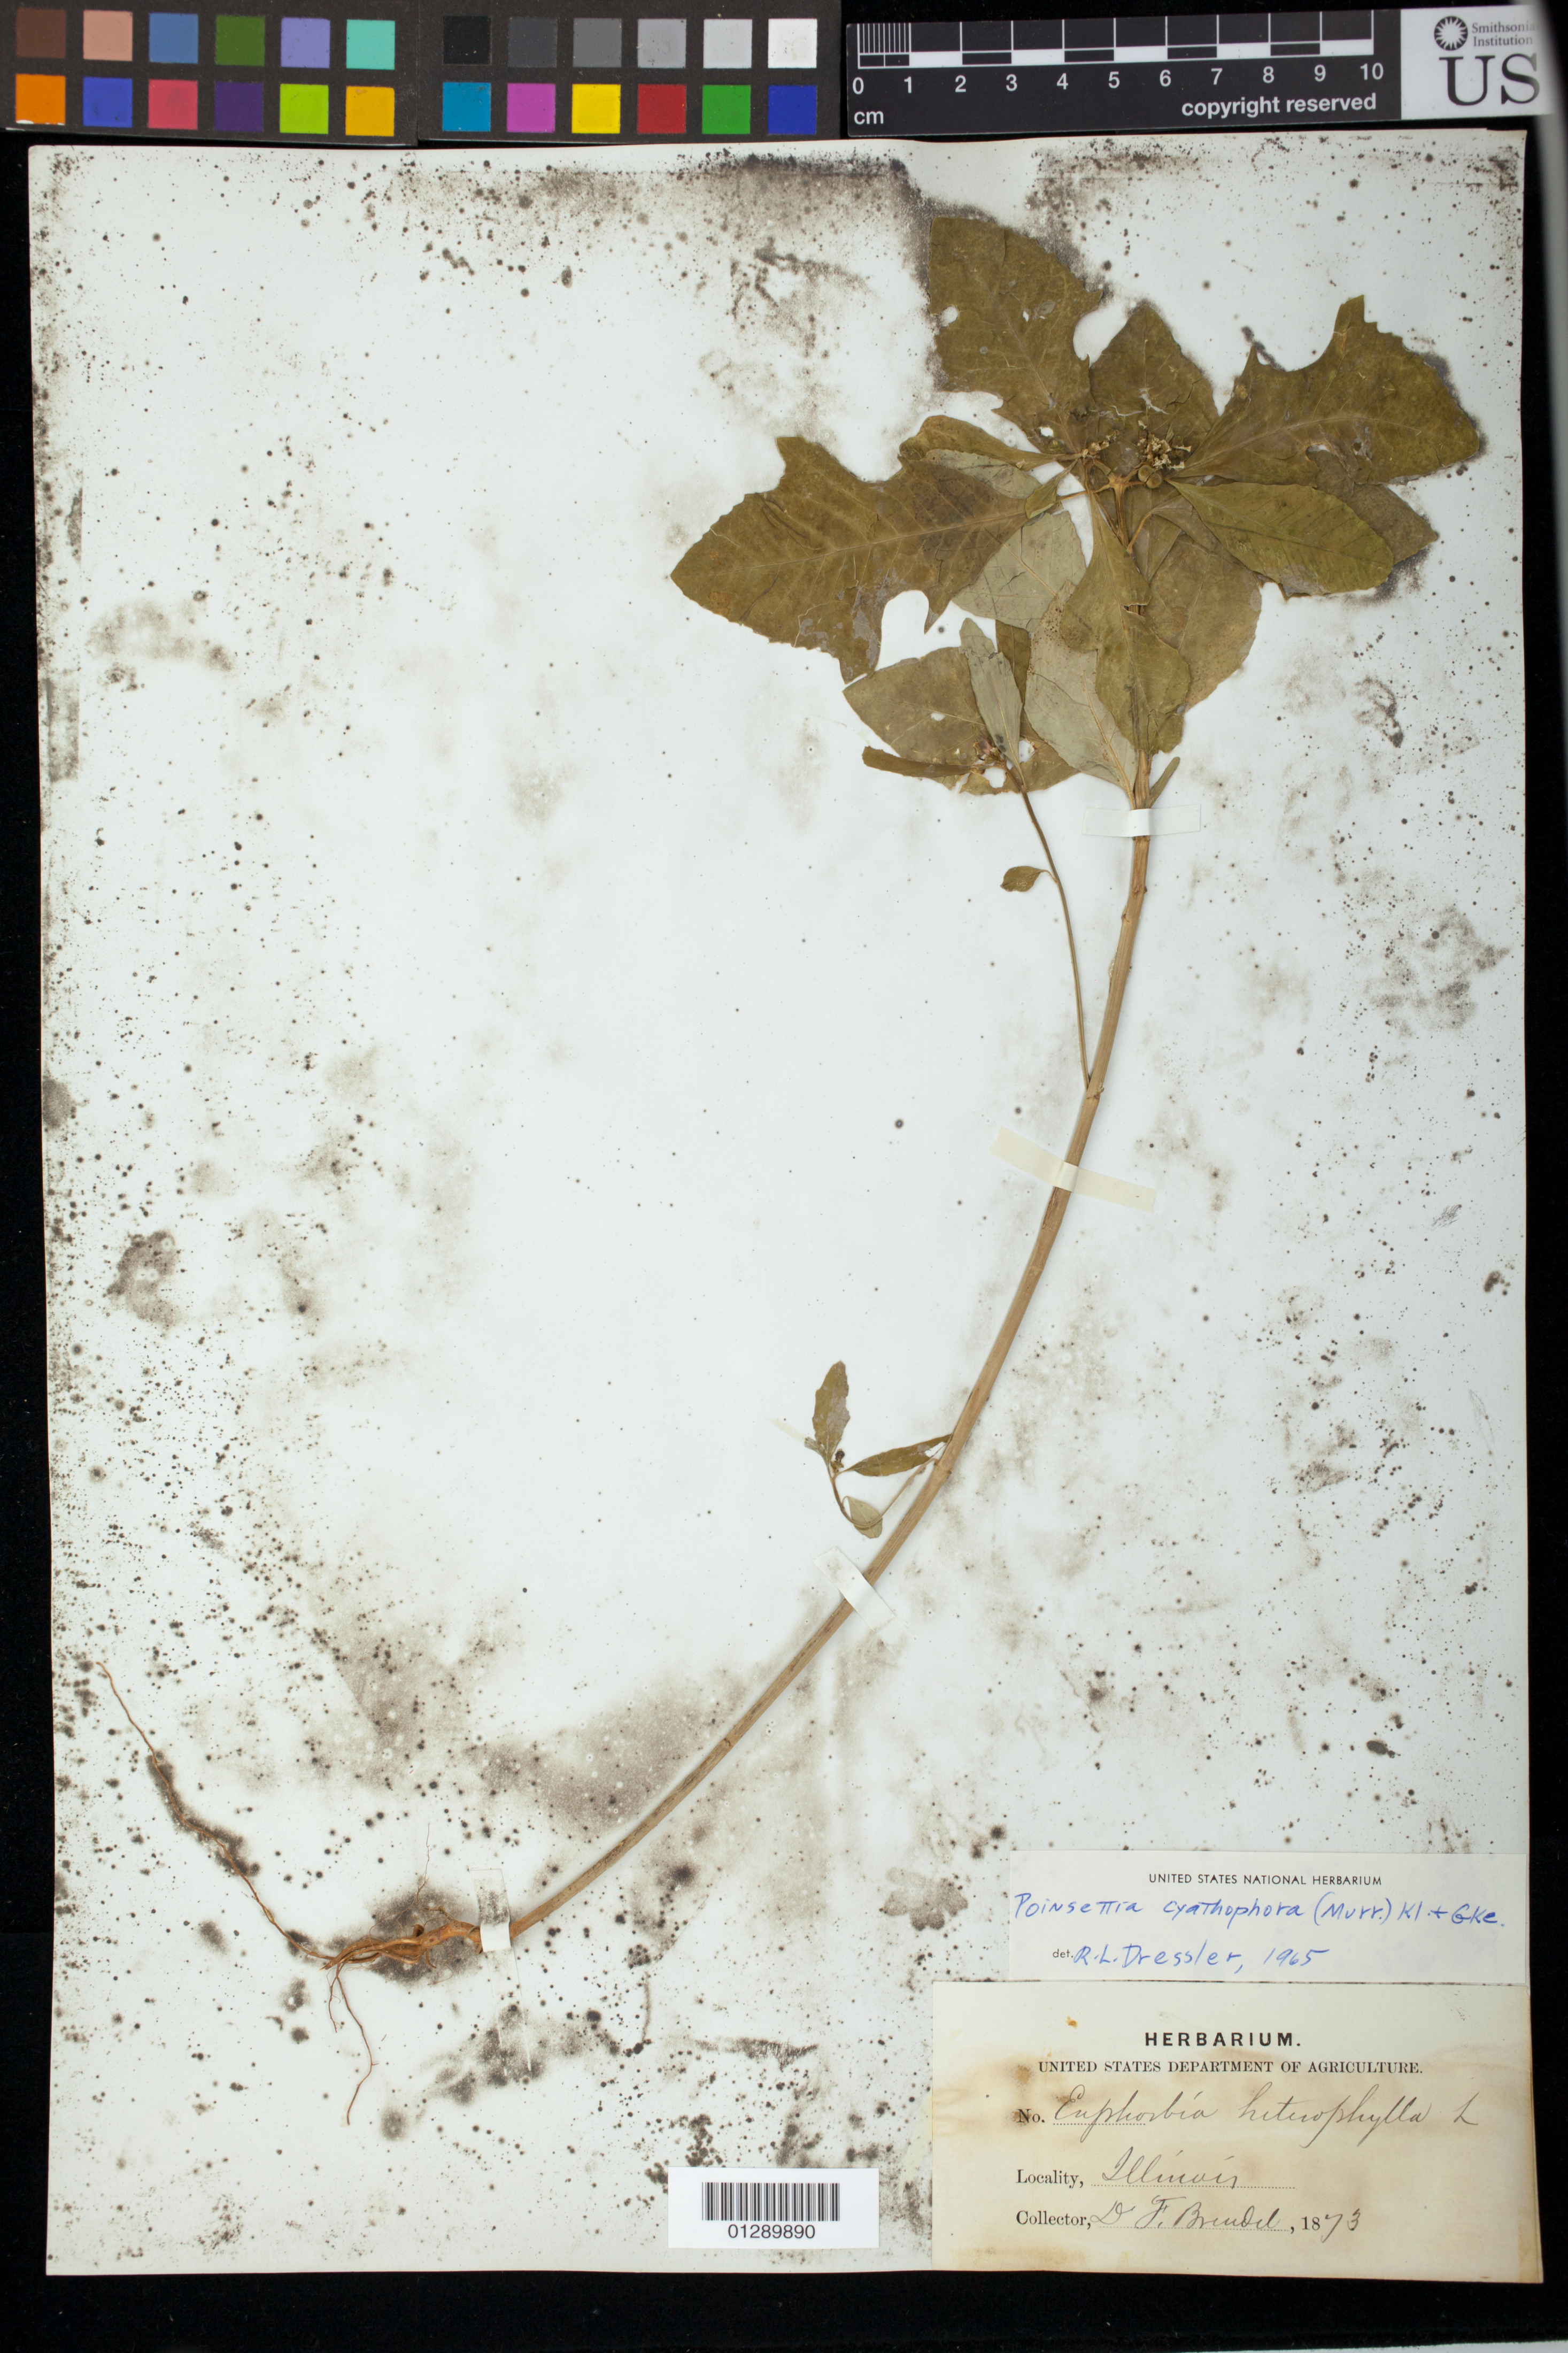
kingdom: Plantae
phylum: Tracheophyta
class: Magnoliopsida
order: Malpighiales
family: Euphorbiaceae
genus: Euphorbia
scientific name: Euphorbia heterophylla var. cyathophora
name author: (Murr.) Griseb.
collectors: F. Brendel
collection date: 1873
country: United States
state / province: Illinois